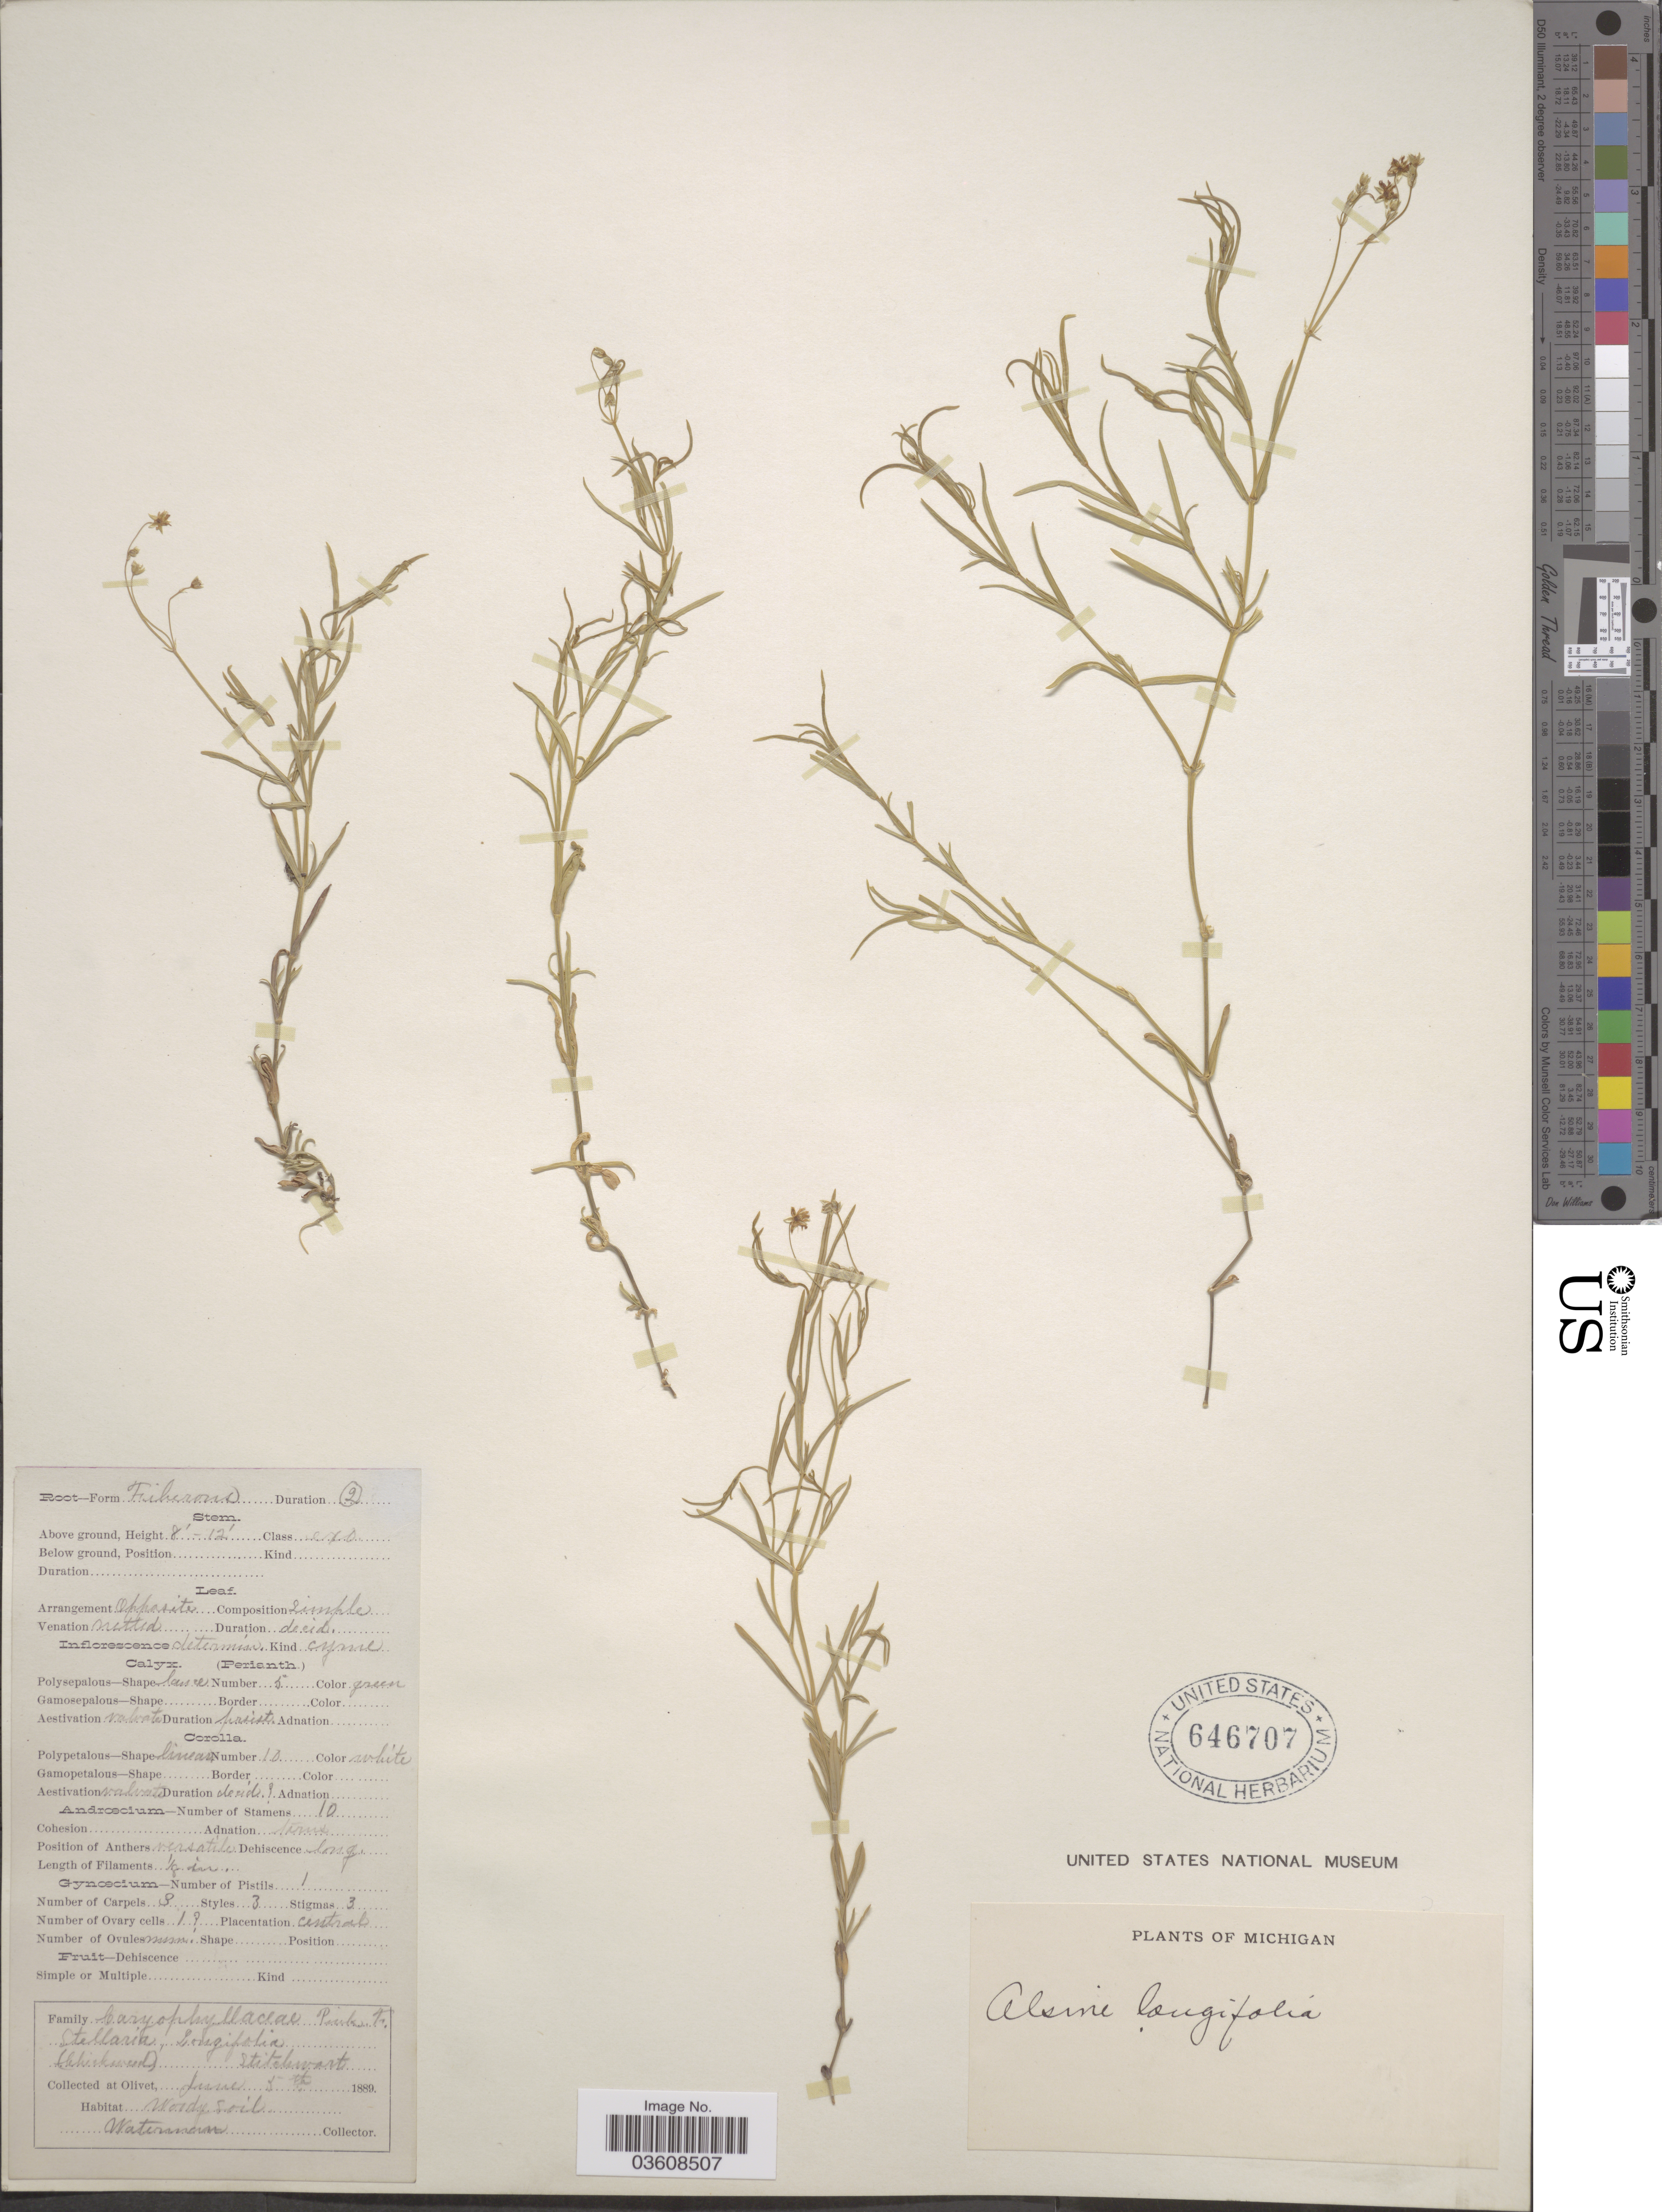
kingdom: Plantae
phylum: Tracheophyta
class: Magnoliopsida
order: Caryophyllales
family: Caryophyllaceae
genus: Stellaria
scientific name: Stellaria longifolia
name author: Muhl. ex Willd.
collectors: -. Waterman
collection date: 1889-06-05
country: United States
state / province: Michigan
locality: Olivet.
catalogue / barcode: US 646707